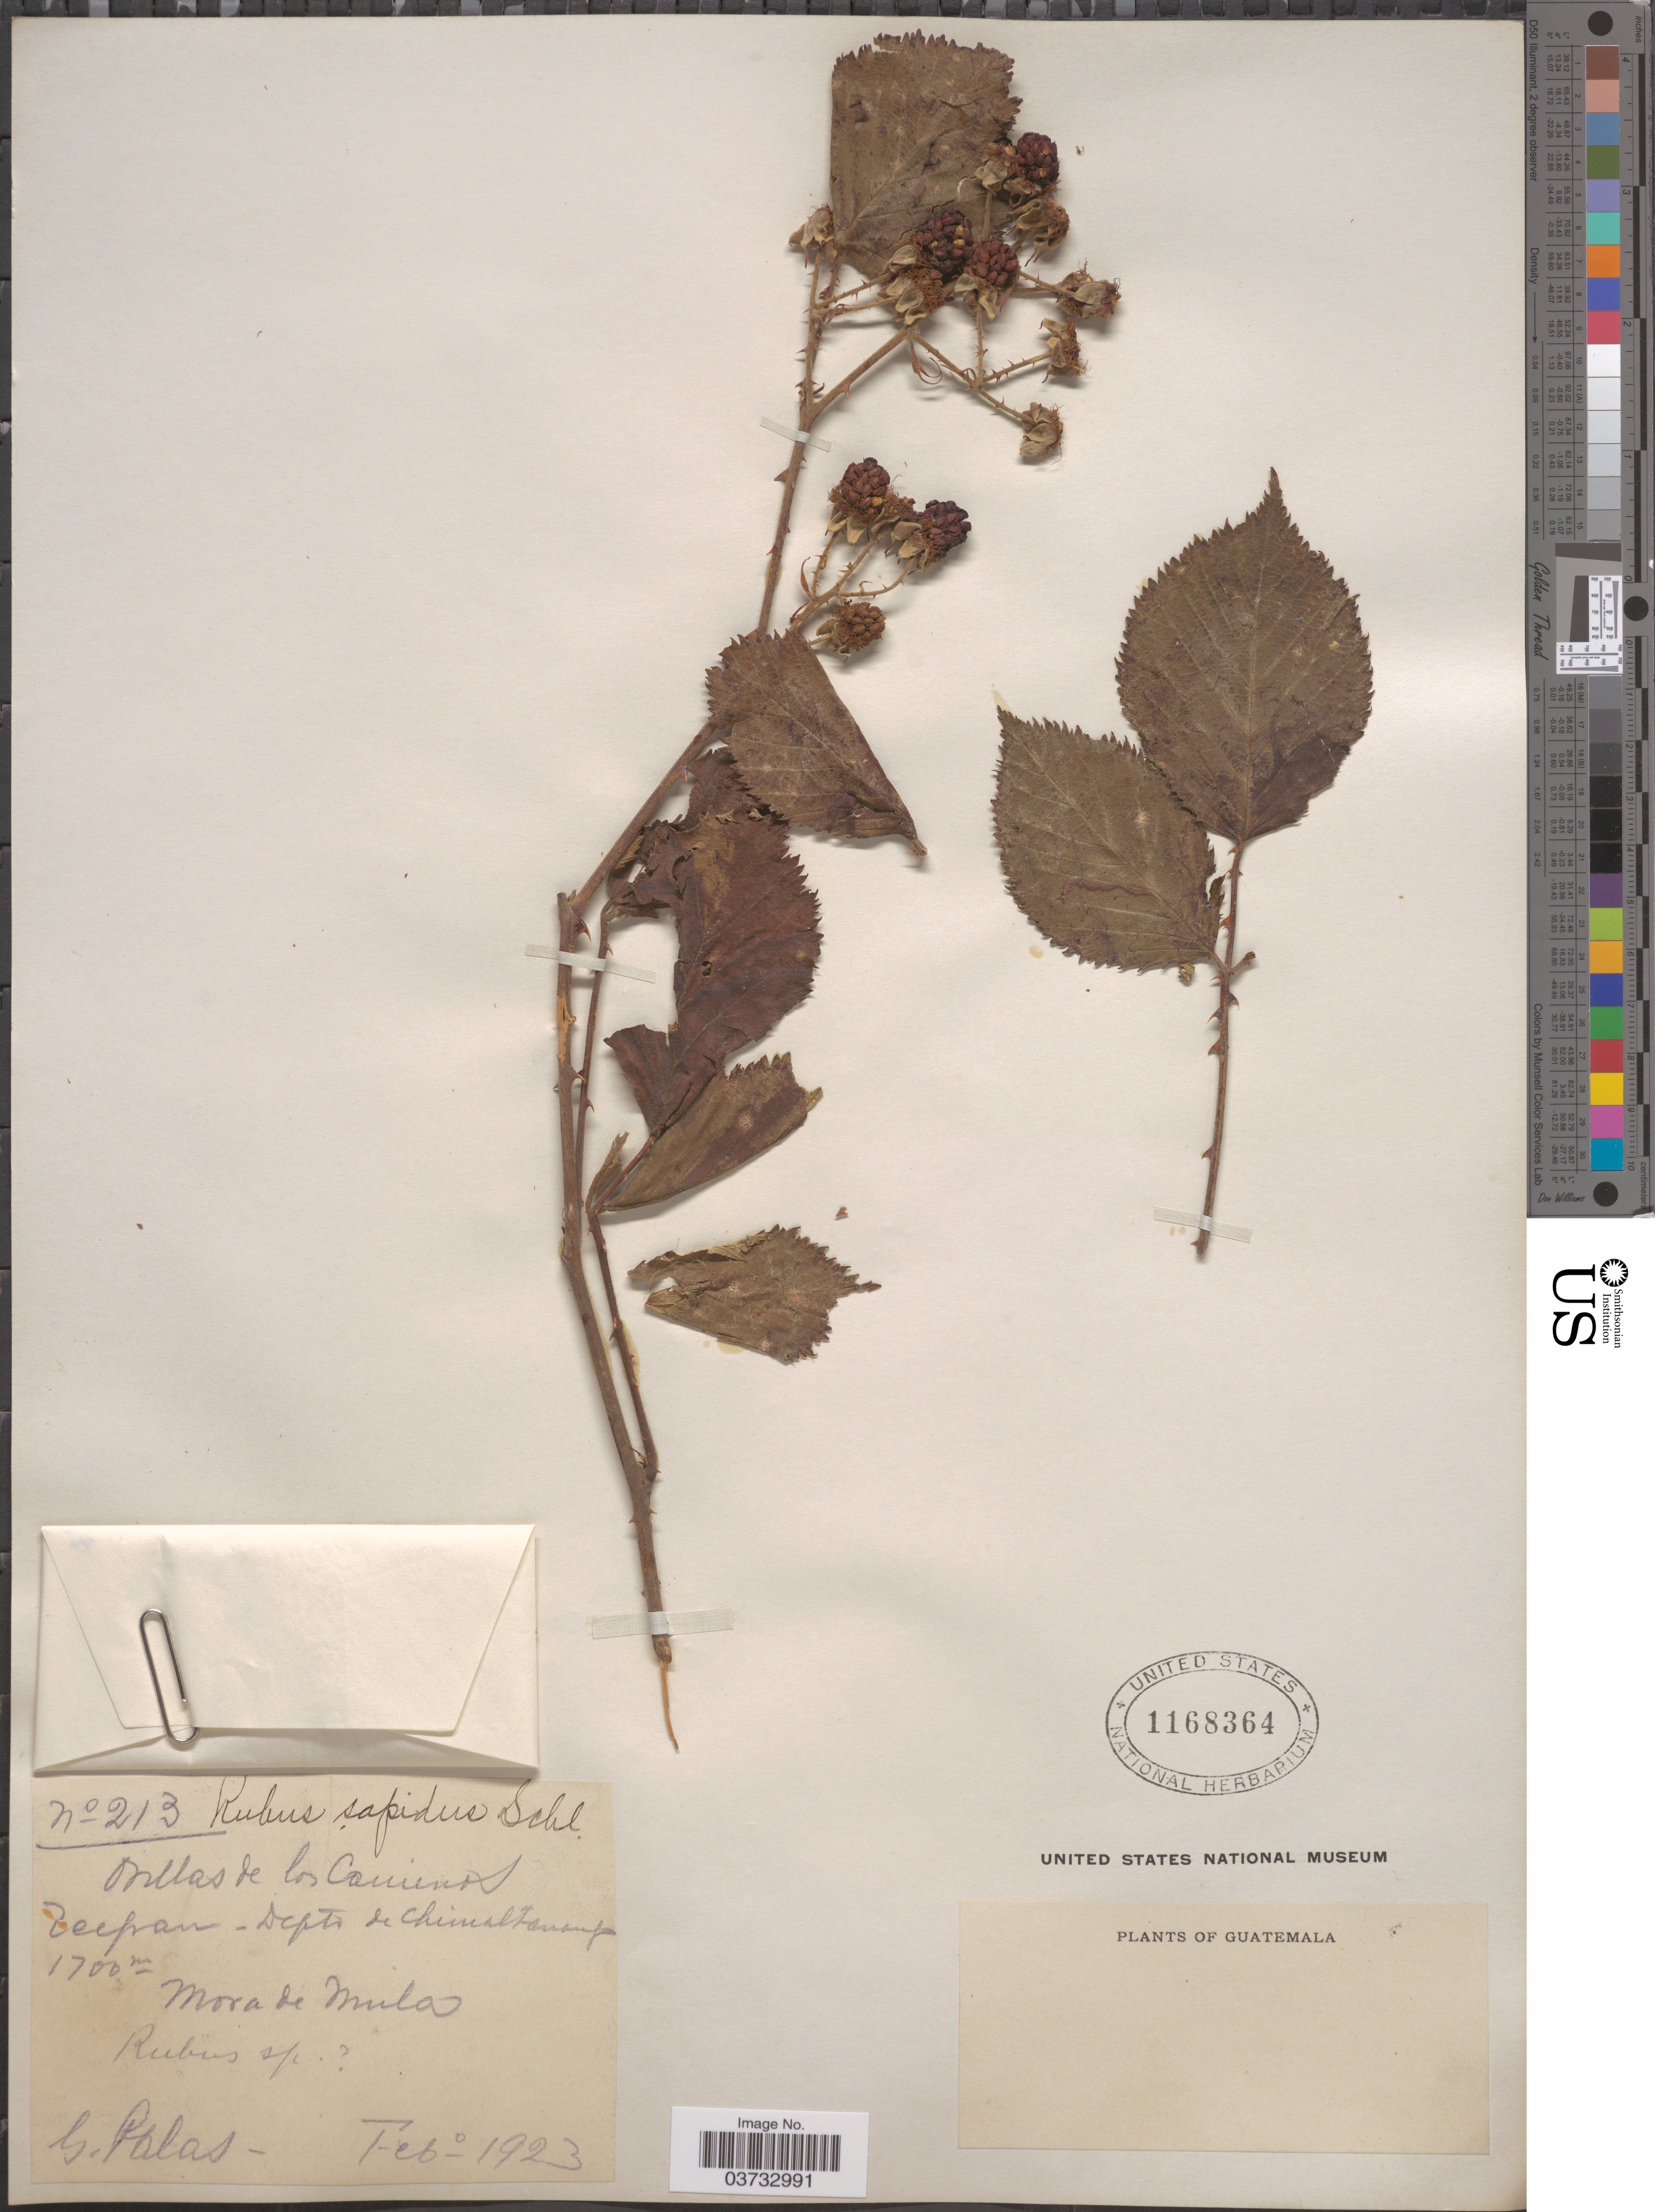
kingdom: Plantae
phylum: Tracheophyta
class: Magnoliopsida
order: Rosales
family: Rosaceae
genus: Rubus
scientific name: Rubus sapidus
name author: Schltdl.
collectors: G. Palas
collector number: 213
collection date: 1923-02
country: Guatemala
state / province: Chimaltenango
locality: Orillas de los Caminos, Tecpan - Depto de Chimaltenango.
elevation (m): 1700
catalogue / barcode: US 1168364